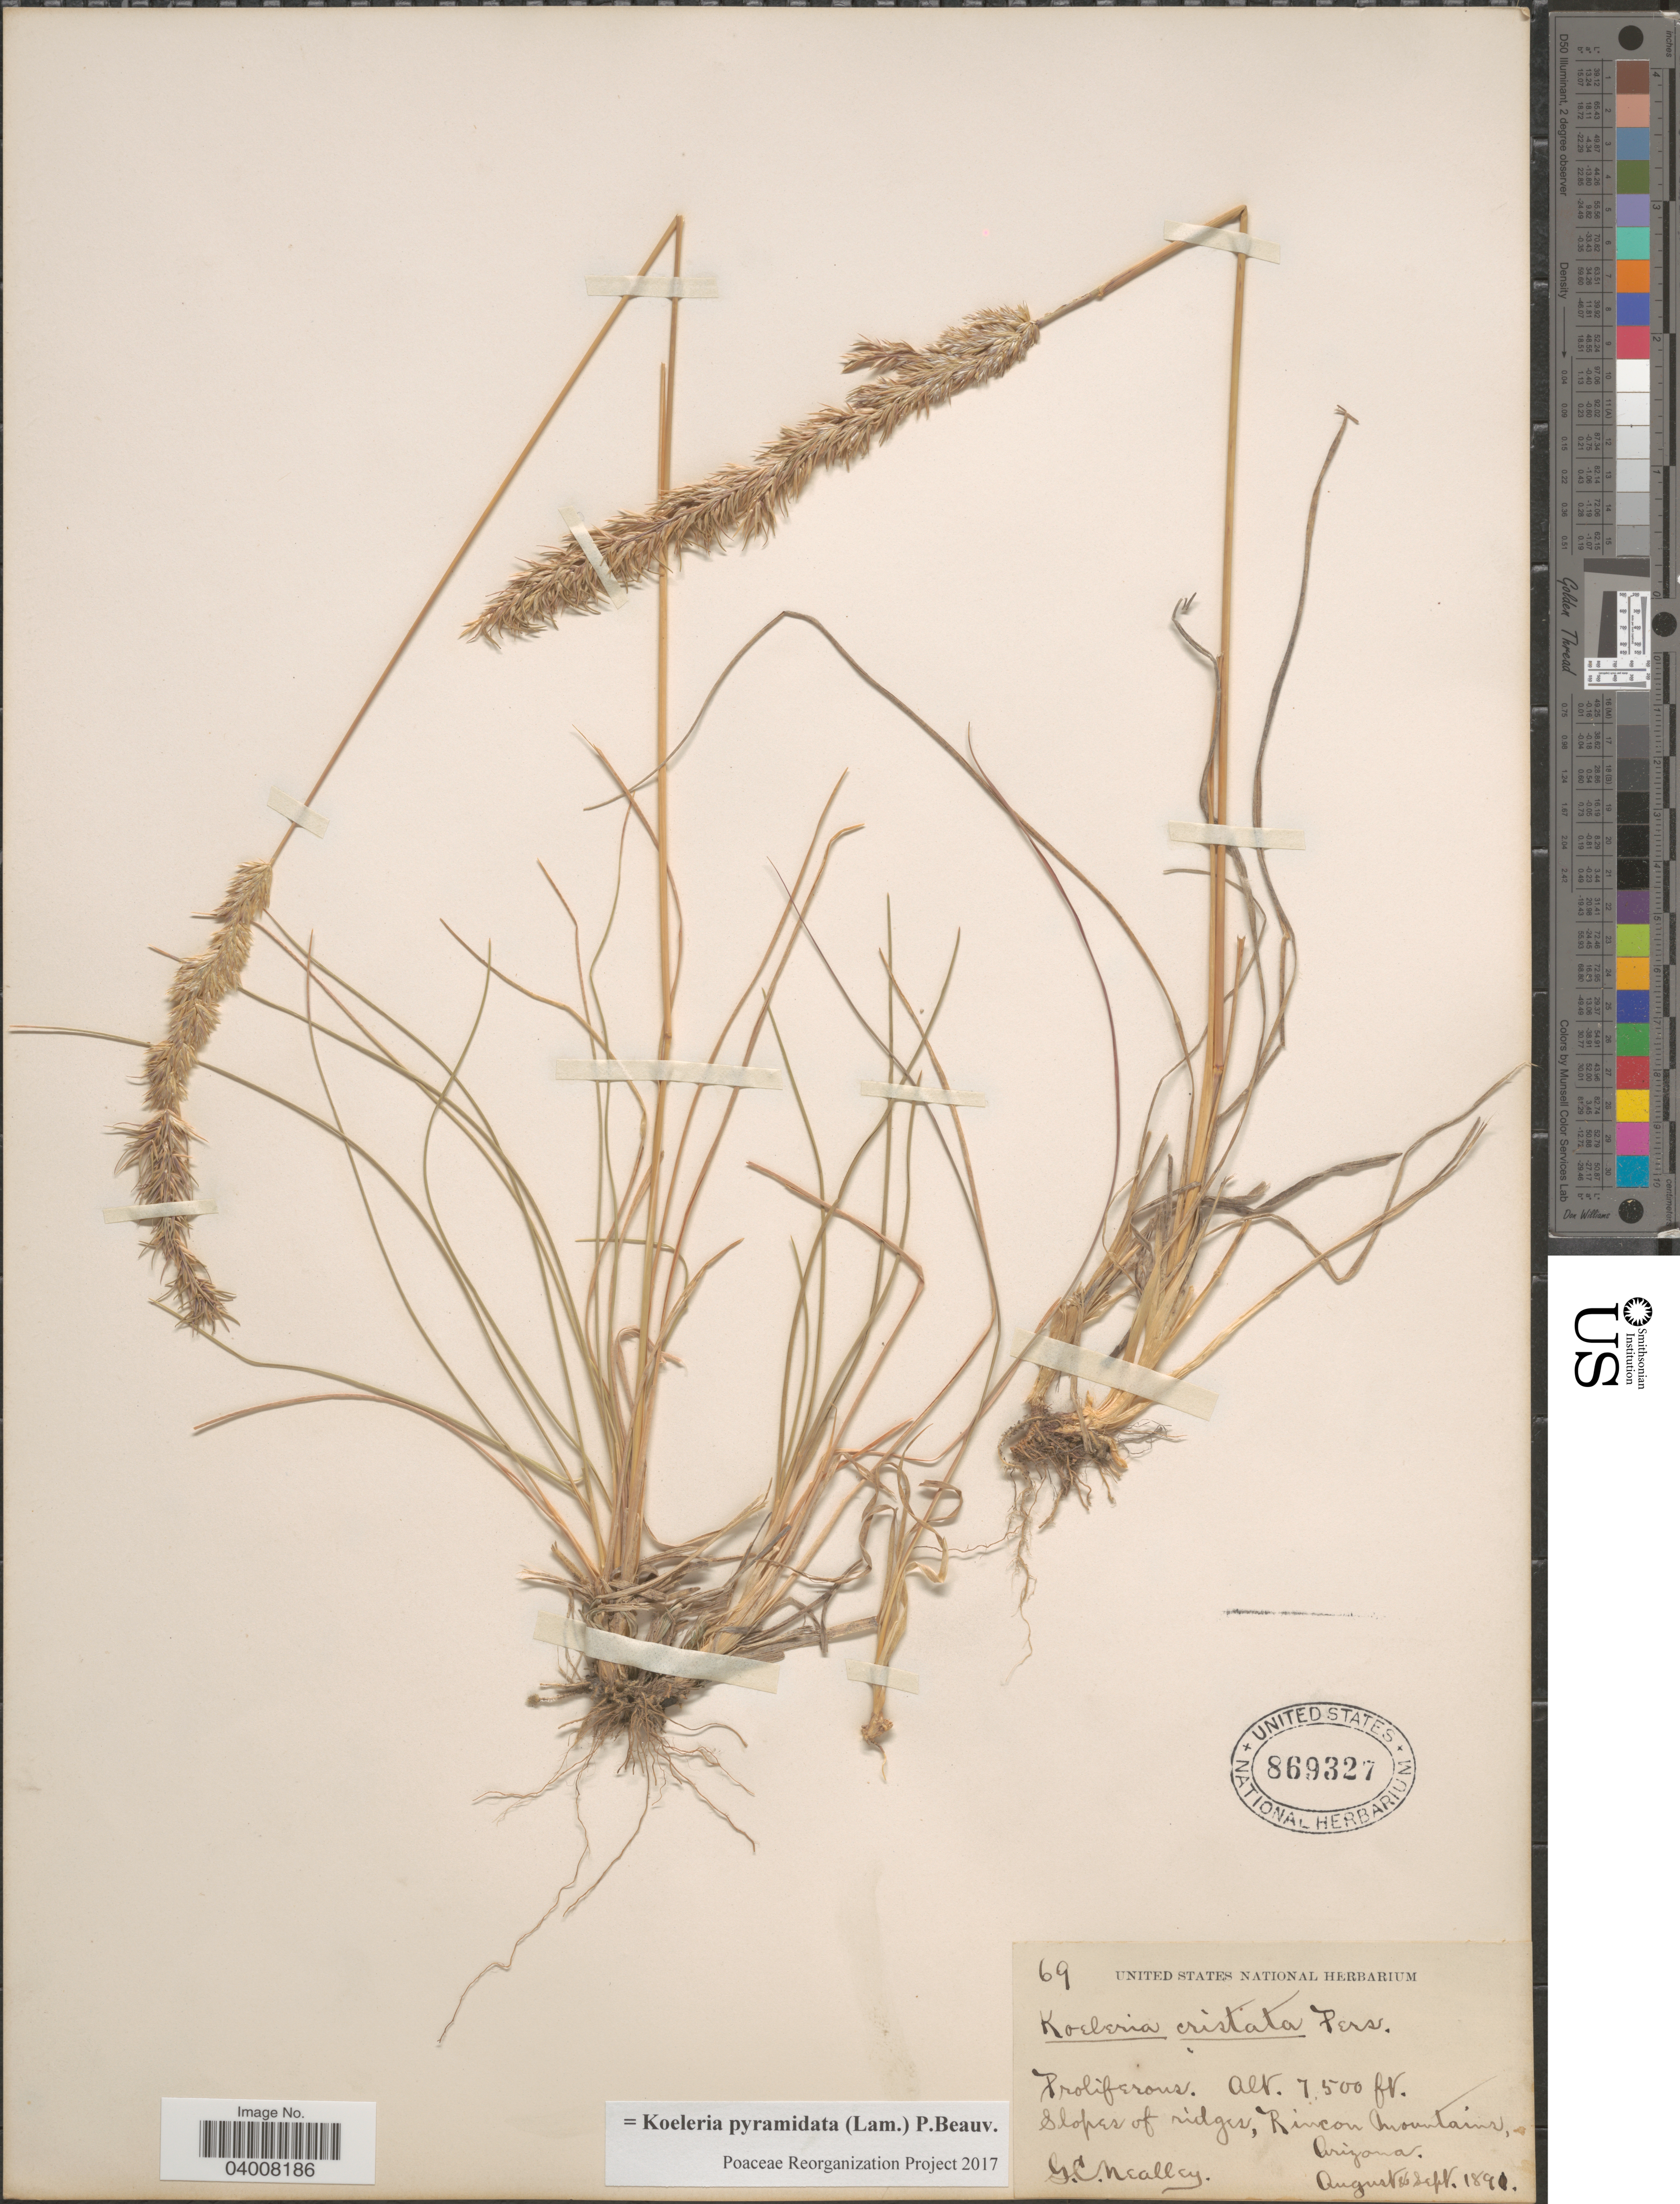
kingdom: Plantae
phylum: Tracheophyta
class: Liliopsida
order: Poales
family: Poaceae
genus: Koeleria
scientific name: Koeleria pyramidata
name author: (Lam.) P. Beauv.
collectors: G. C. Nealley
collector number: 69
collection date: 1890-08/1890-09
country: United States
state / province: Arizona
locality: Proliferons. Slopes of ridges, Rincon Mountains.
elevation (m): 2286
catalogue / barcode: US 869327